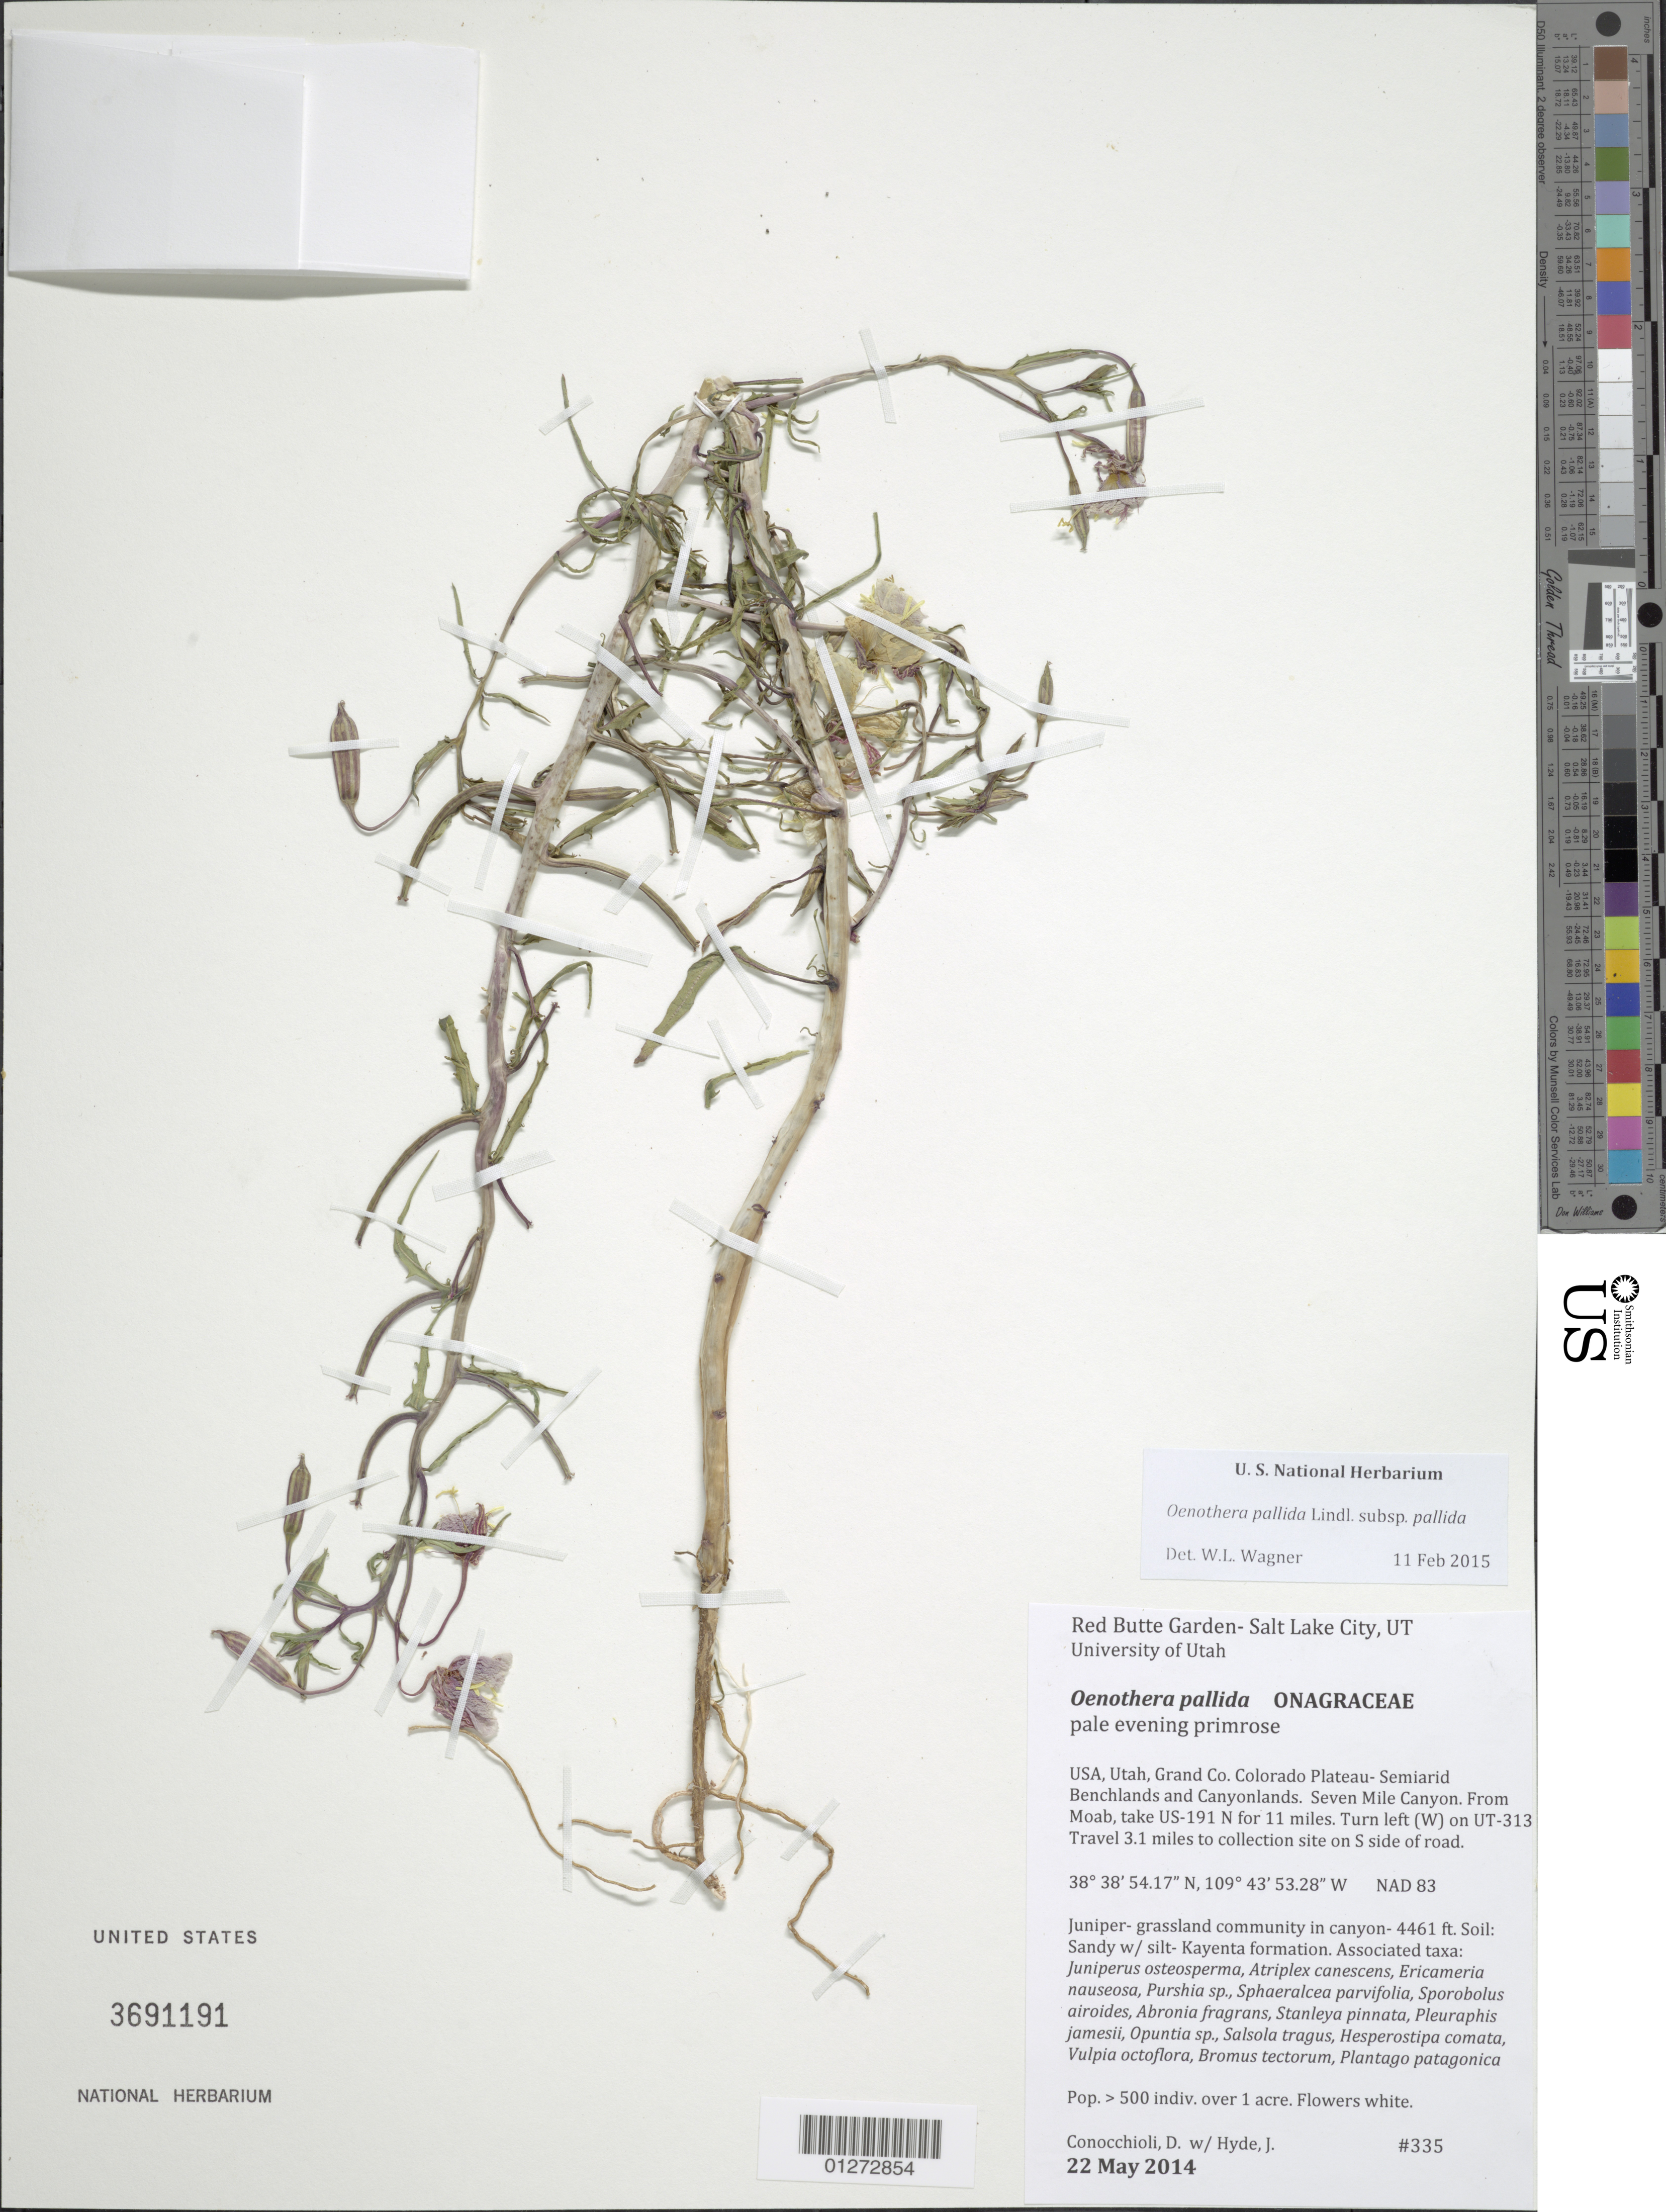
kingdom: Plantae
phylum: Tracheophyta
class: Magnoliopsida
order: Myrtales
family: Onagraceae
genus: Oenothera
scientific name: Oenothera pallida subsp. pallida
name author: Lindl.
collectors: D. Conocchioli & J. Hyde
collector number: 335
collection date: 2014-05-22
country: United States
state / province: Utah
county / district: Grand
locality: Colorado Plateau - Semiarid Benchlands and Canyonlands. Seven Mile Canyon. From Moab, take US-191 N for 11 miles. Turn left (w) on UT-313, travel 3.1 miles to collection site on S side of road.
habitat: Juniper - grassland community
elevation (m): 1360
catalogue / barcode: US 3691191